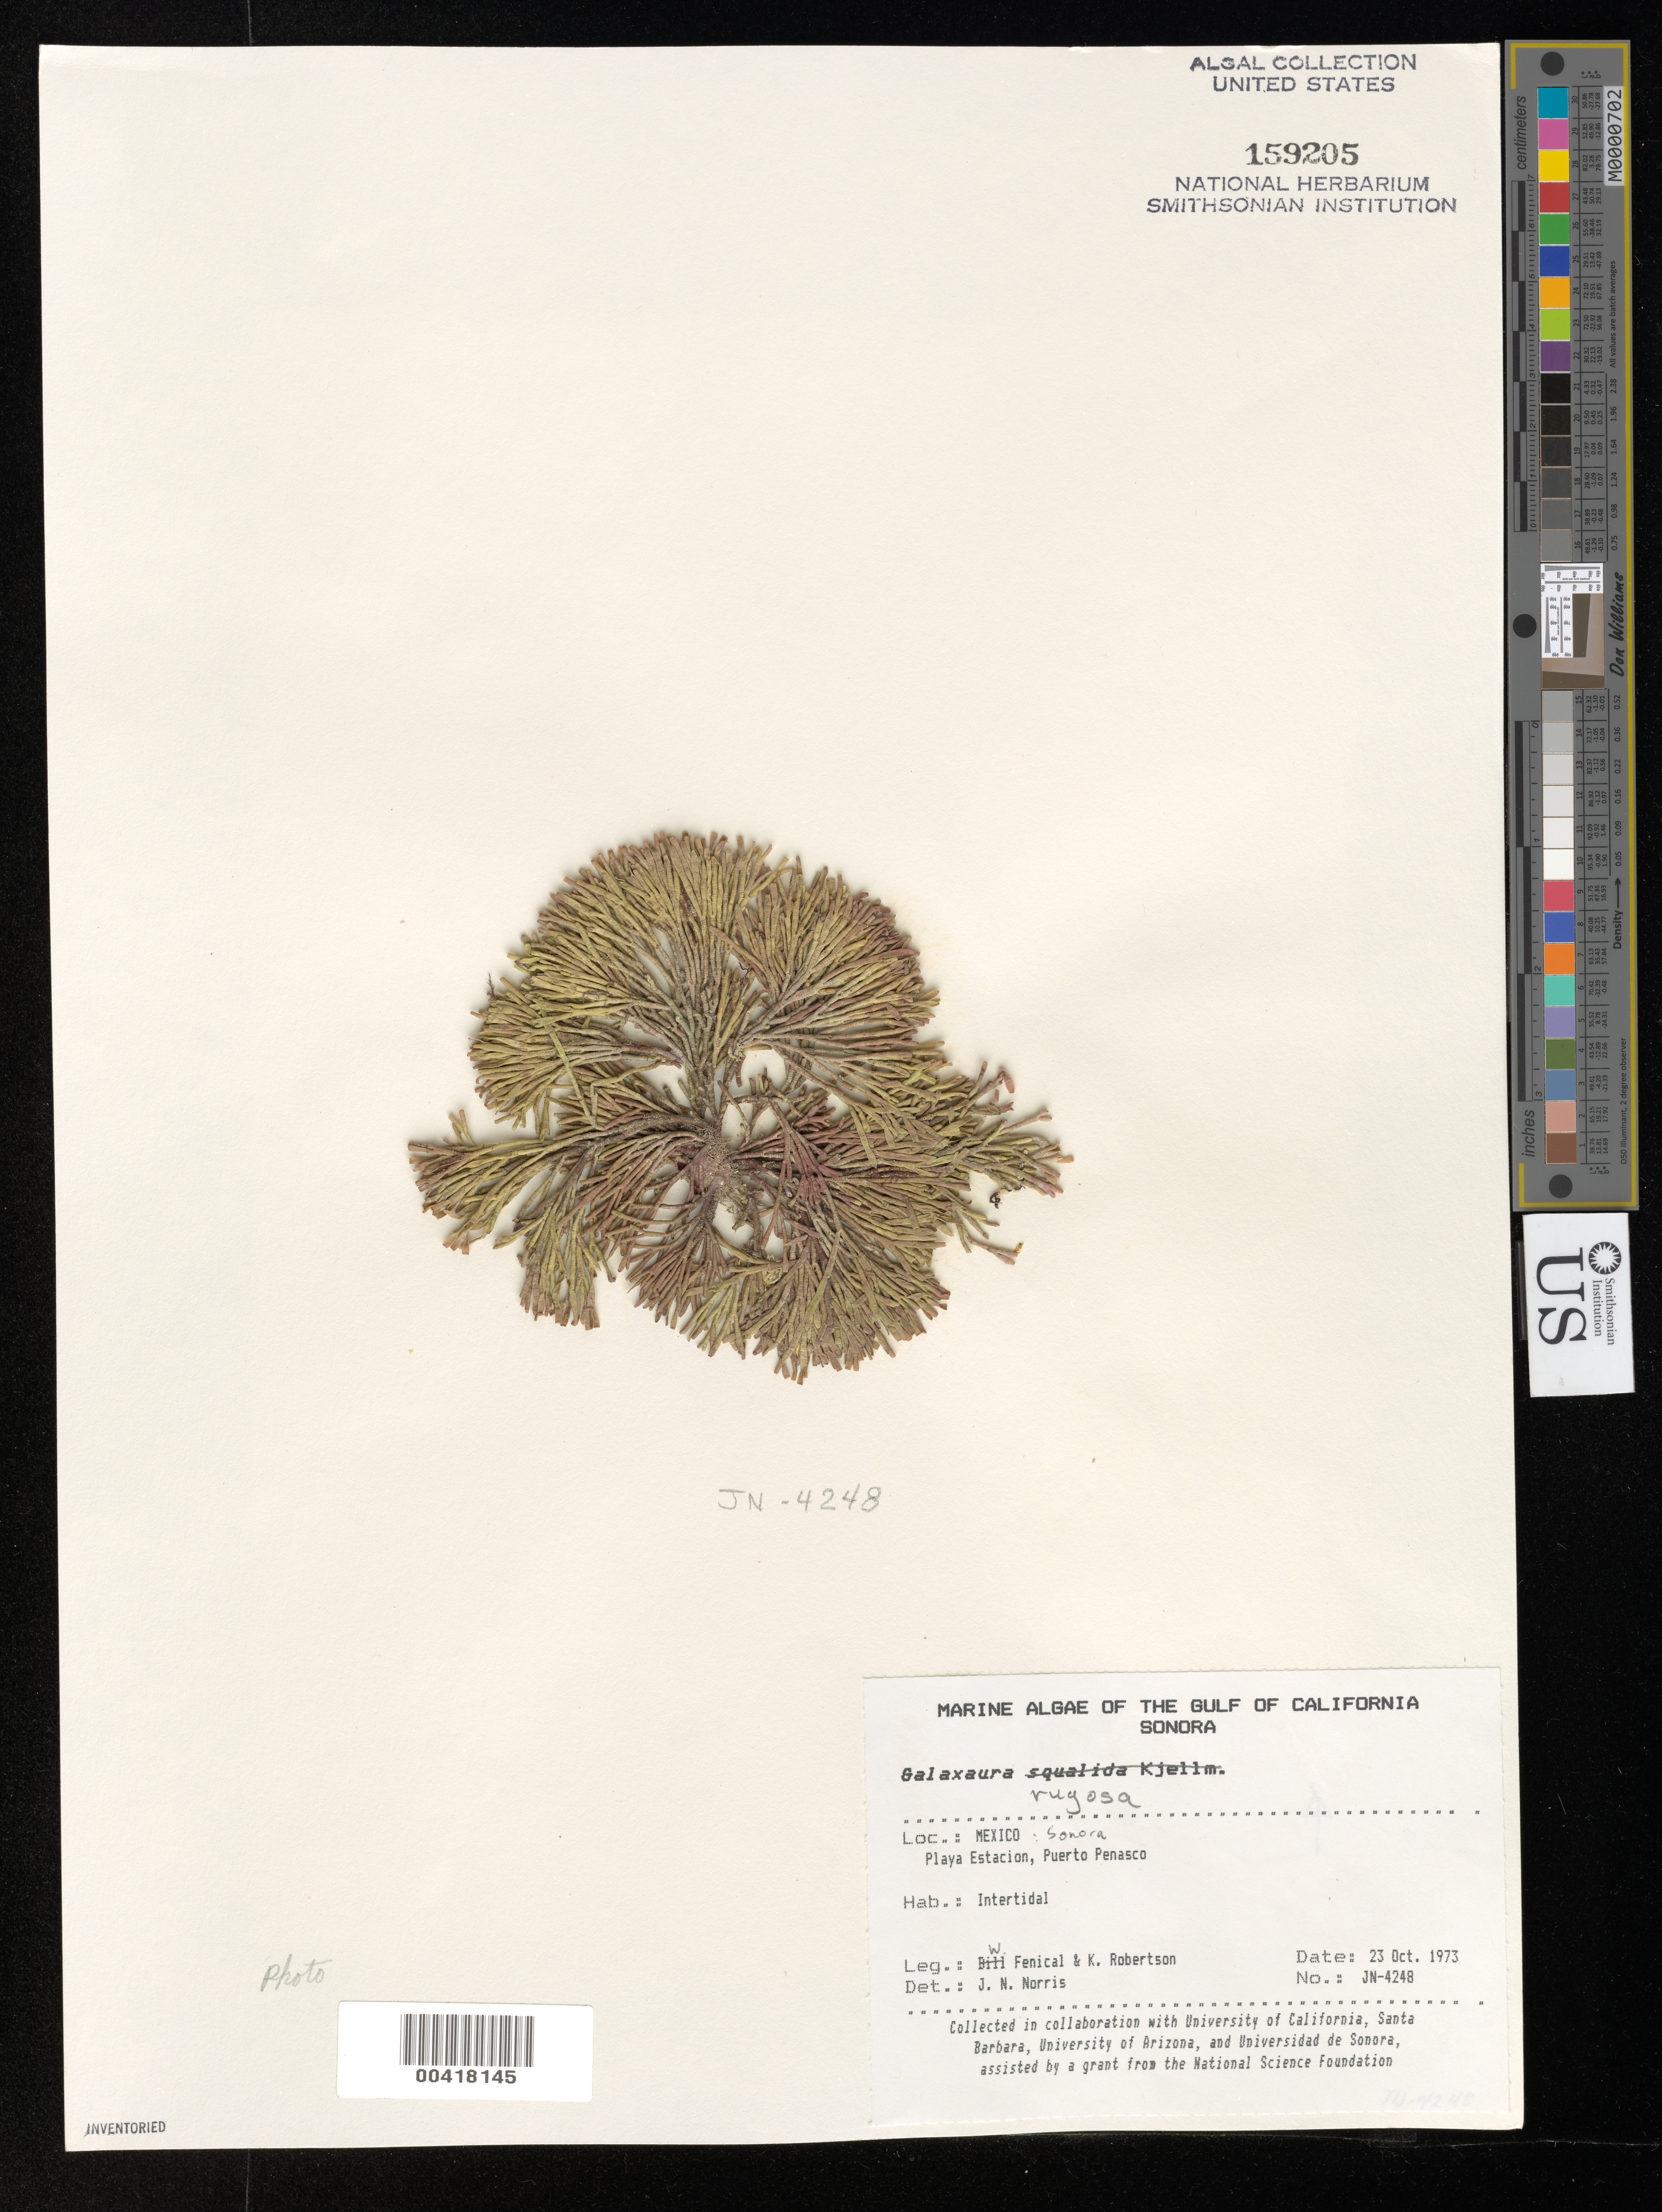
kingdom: Plantae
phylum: Rhodophyta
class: Florideophyceae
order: Nemaliales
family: Galaxauraceae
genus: Galaxaura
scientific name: Galaxaura rugosa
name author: (Ellis & Sol.) J.V.Lamouroux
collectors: W. Fenical & K. Robertson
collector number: Jn-4248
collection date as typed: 23 Oct 1973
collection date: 1973-10-23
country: Mexico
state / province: Sonora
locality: Playa Estacion, Puerto Penasco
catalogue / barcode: US 159205